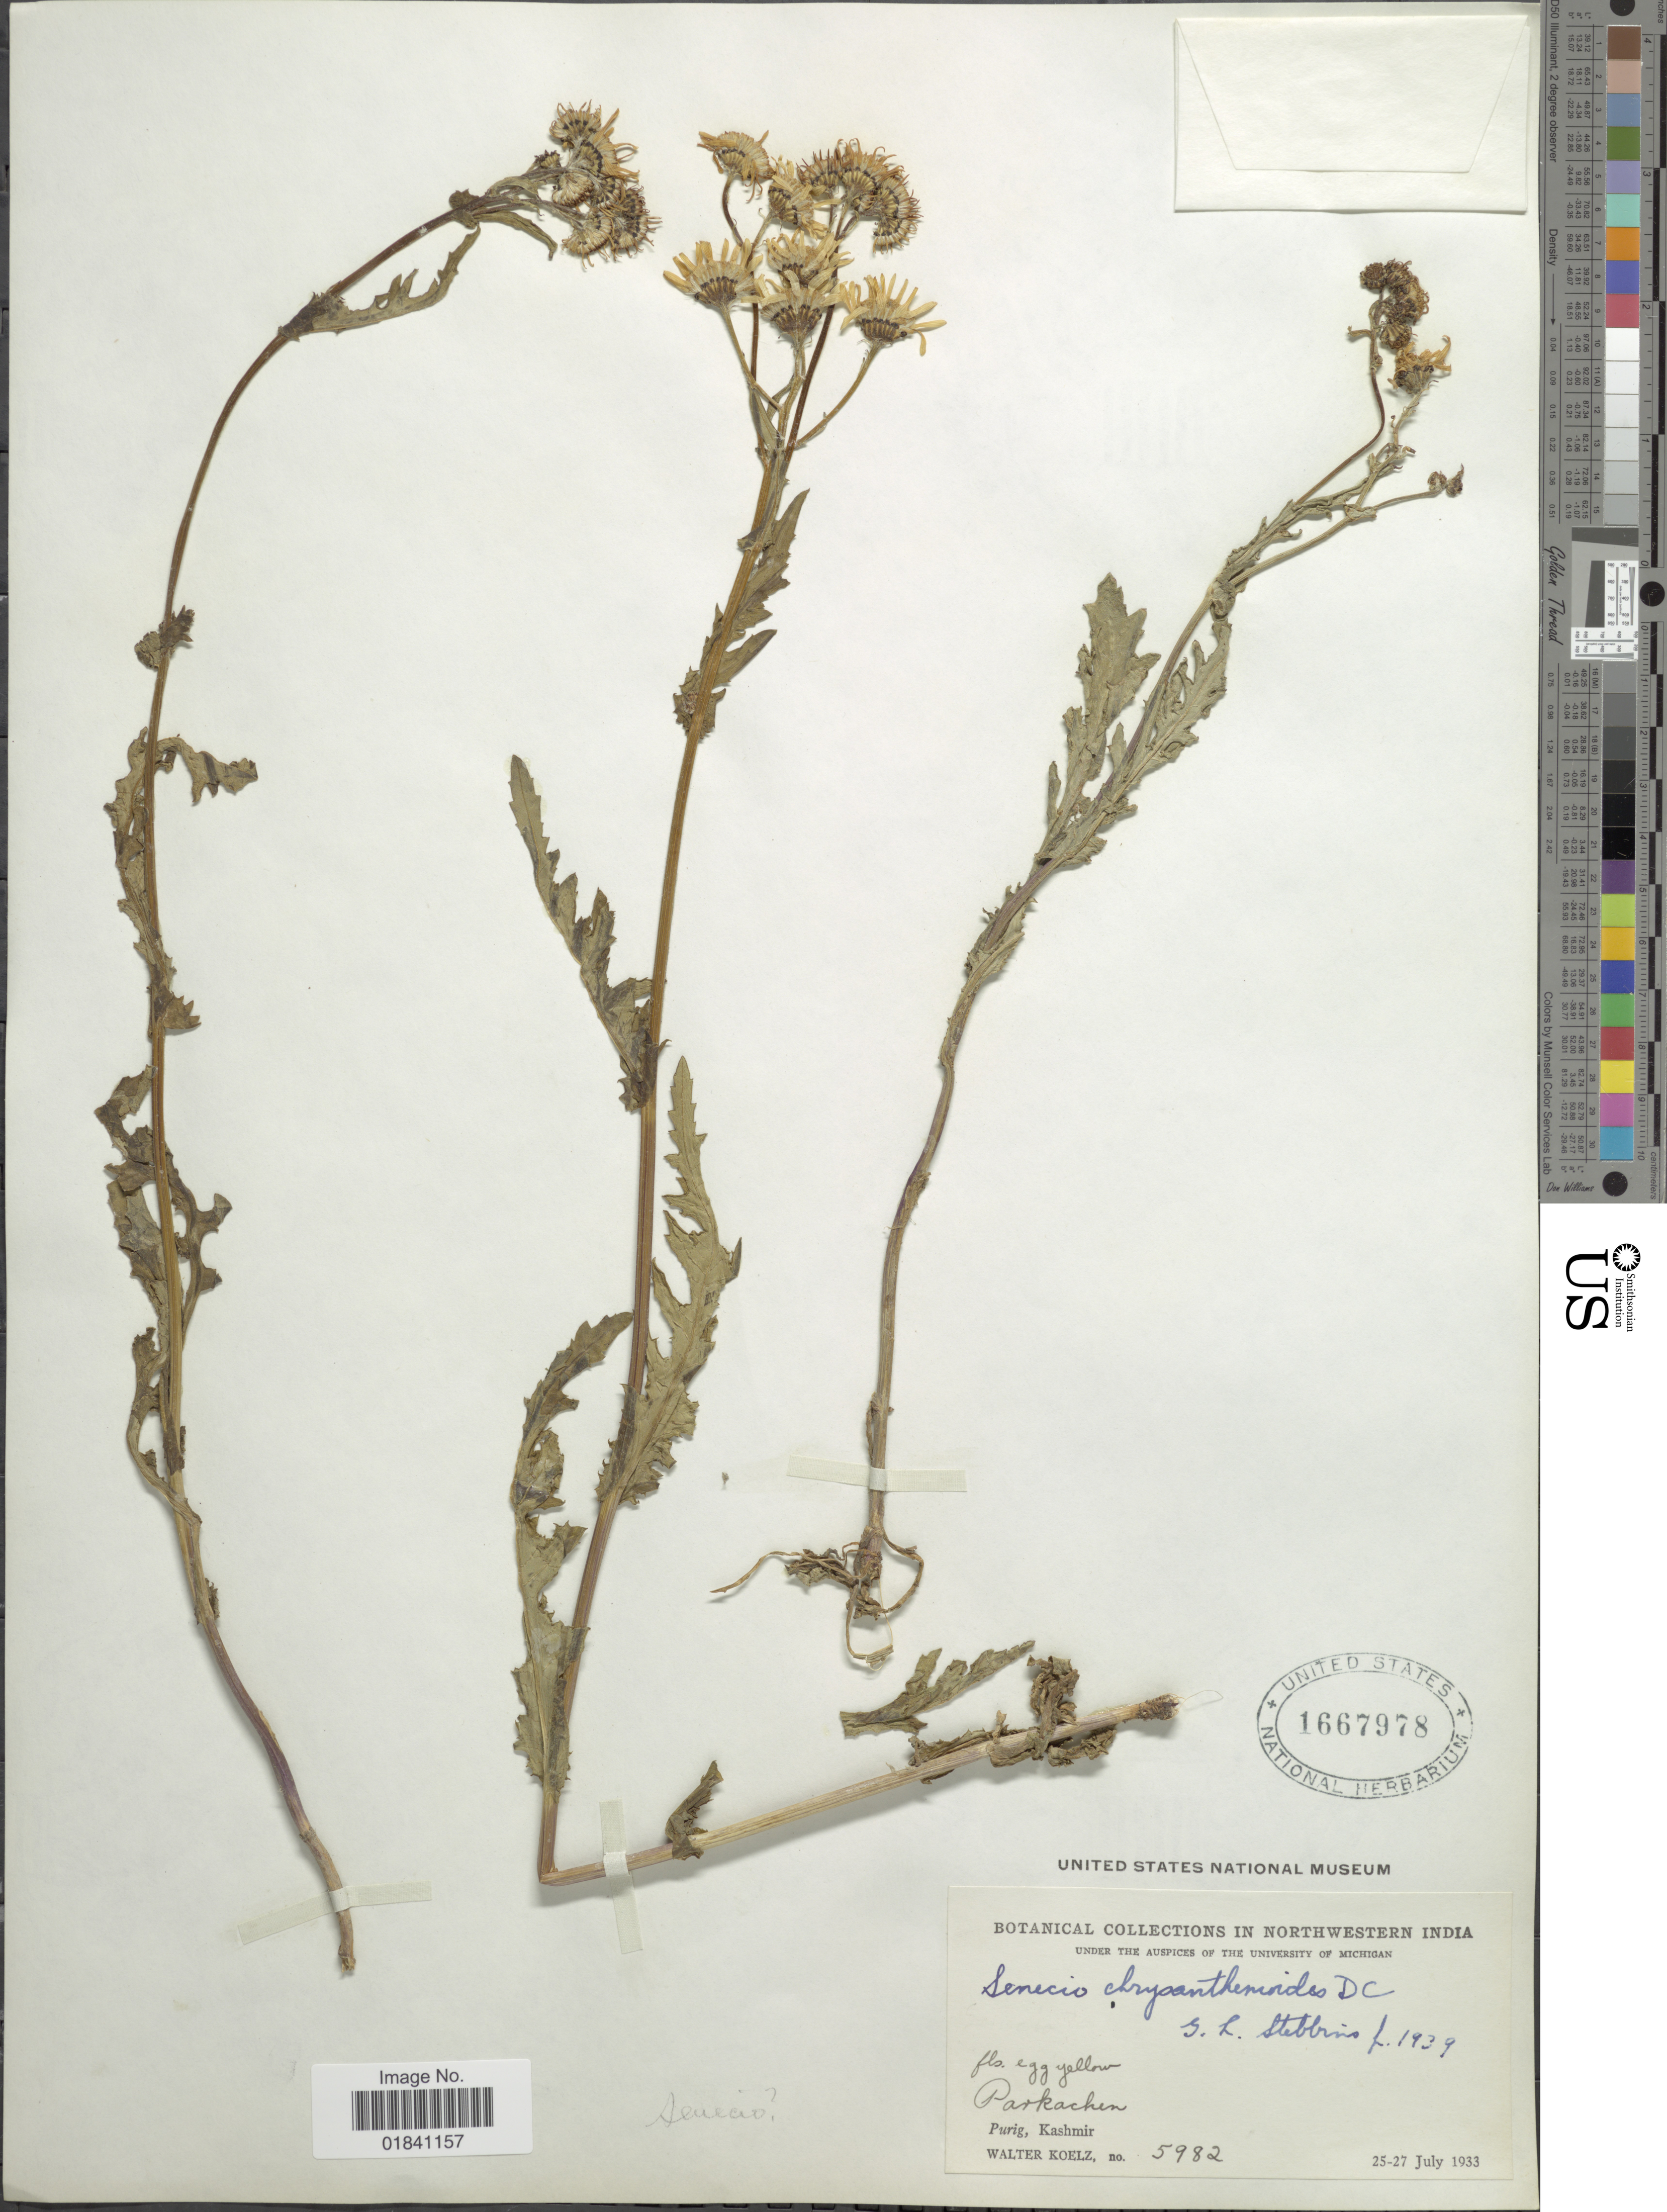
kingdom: Plantae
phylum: Tracheophyta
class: Magnoliopsida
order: Asterales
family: Asteraceae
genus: Senecio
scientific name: Senecio chrysanthemoides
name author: DC.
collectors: W. N. Koelz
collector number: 5982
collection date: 1933-07-25/1933-07-27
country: India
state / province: Ladakh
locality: Northwestern India. Parkachen, Purig, Kashmir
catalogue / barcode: US 1667978